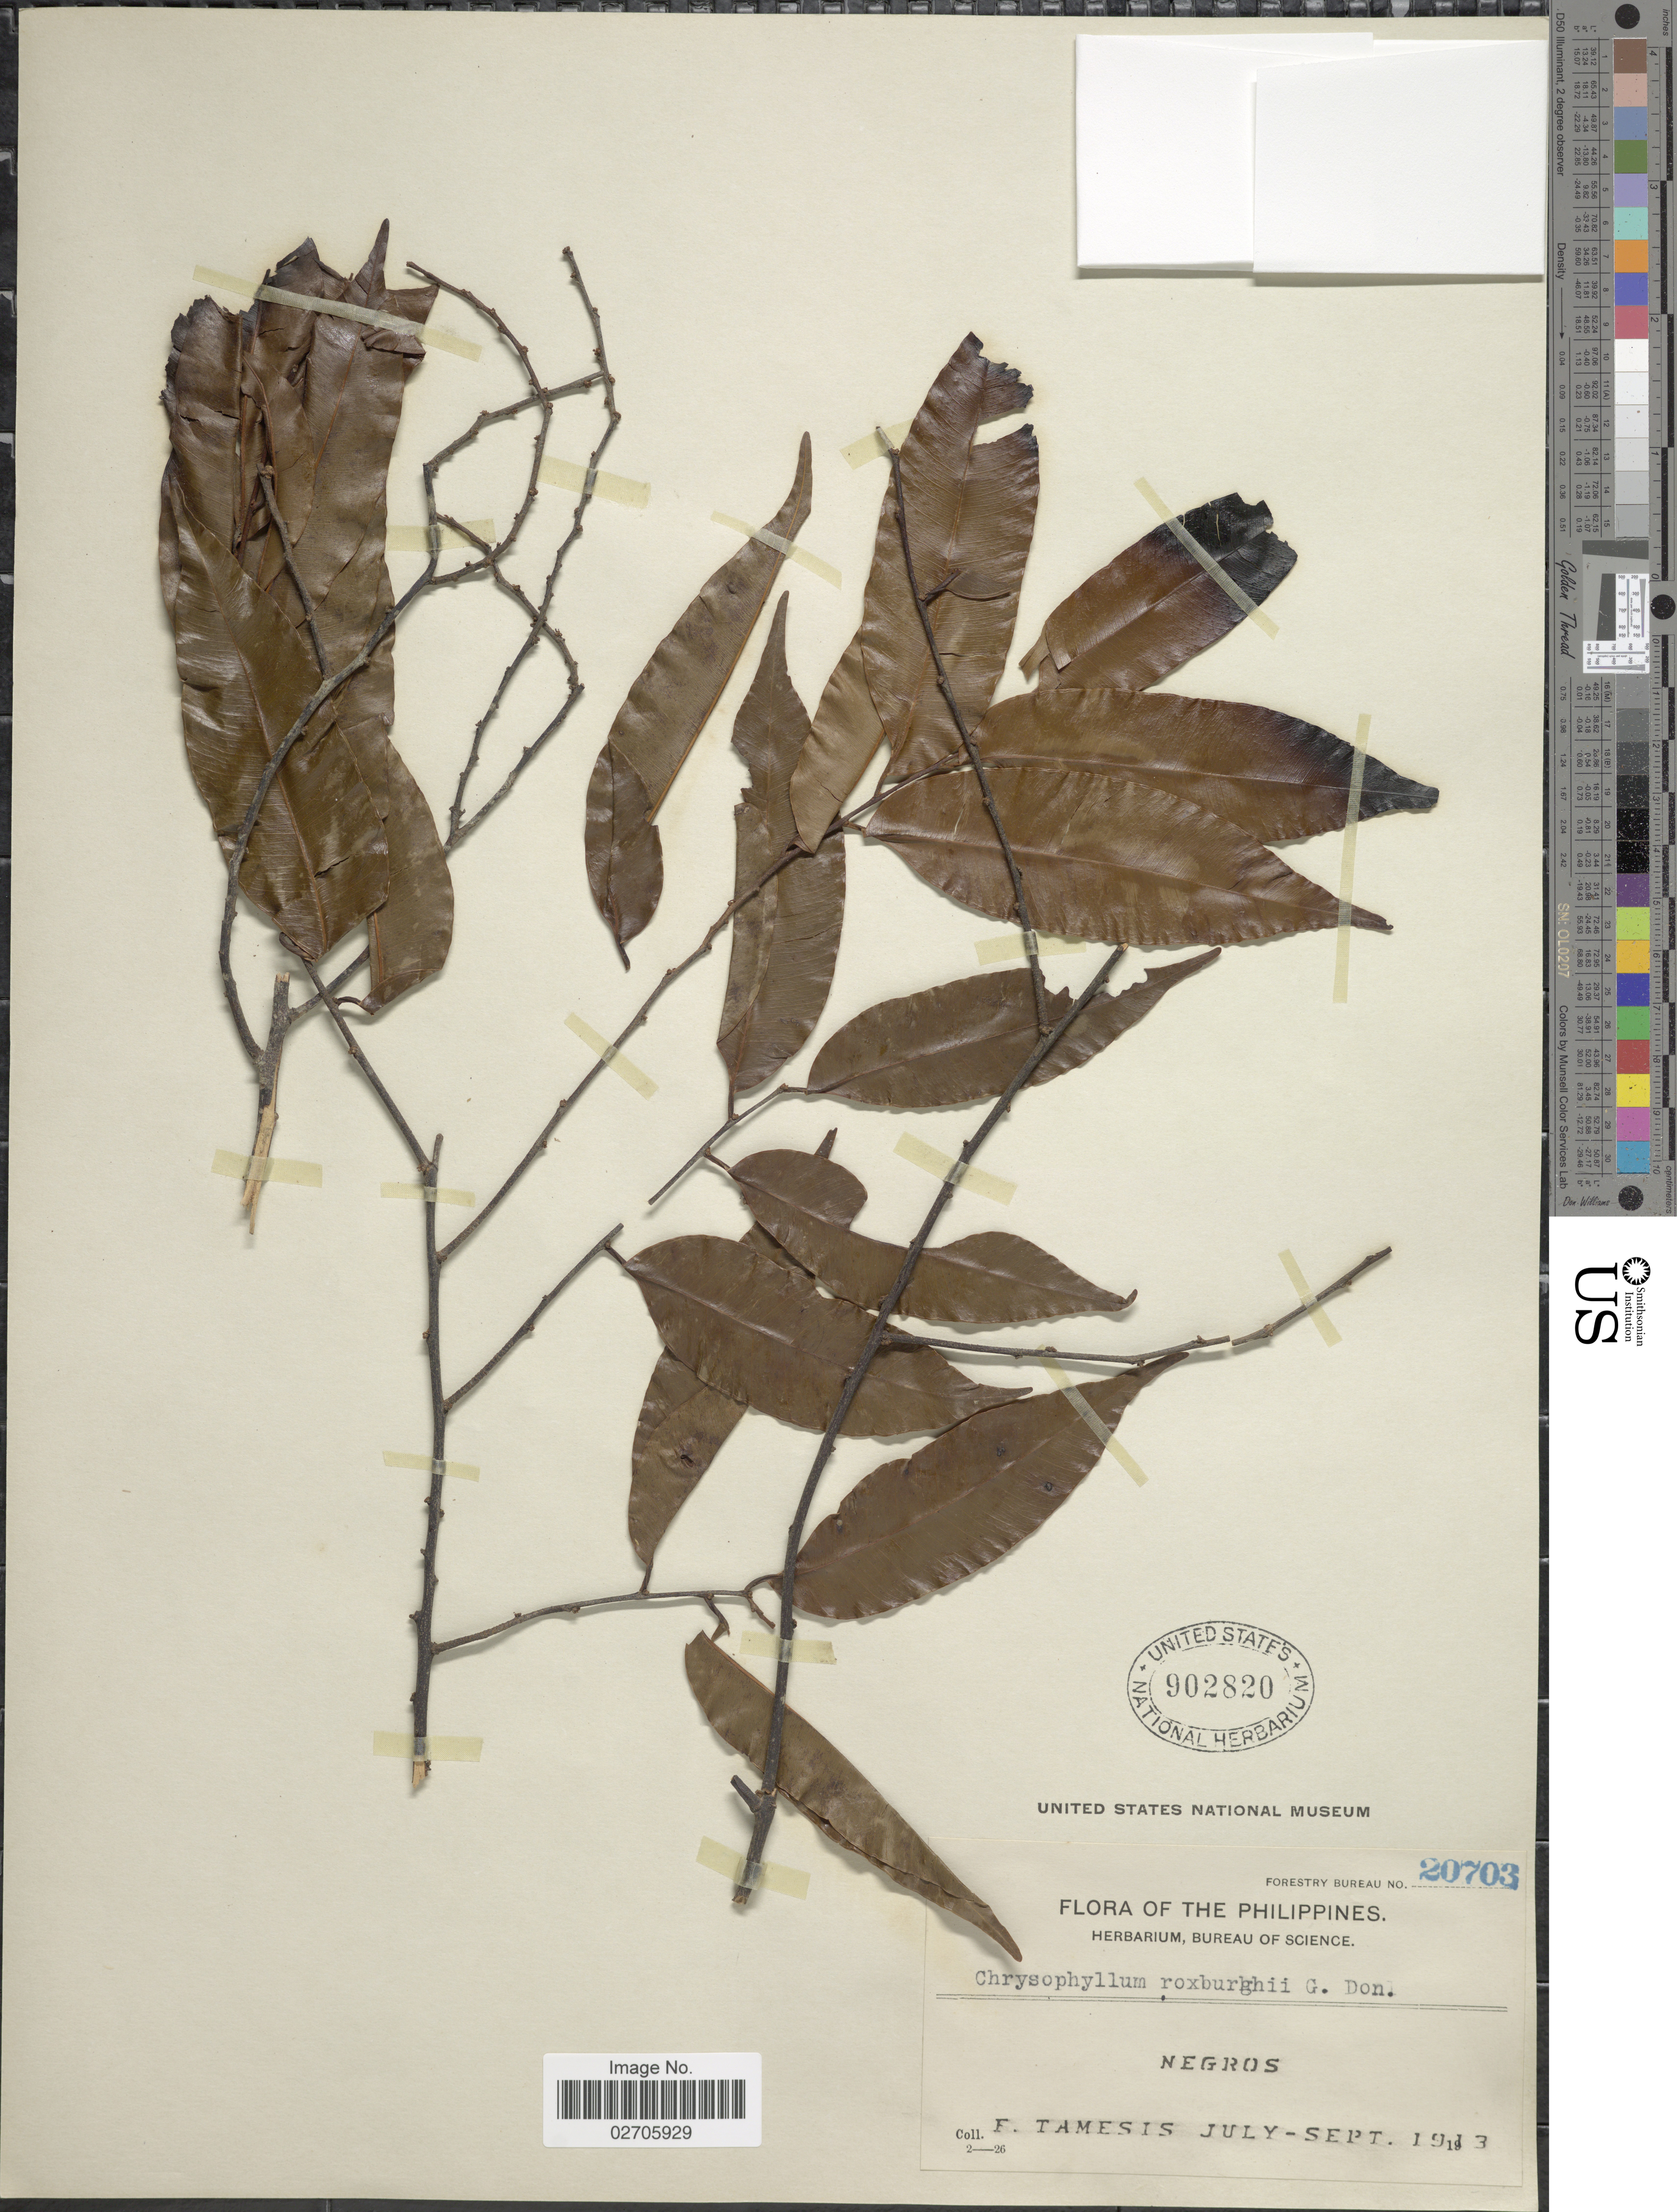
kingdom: Plantae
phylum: Tracheophyta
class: Magnoliopsida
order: Ericales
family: Sapotaceae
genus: Chrysophyllum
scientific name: Chrysophyllum roxburghii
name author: G. Don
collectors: F. Tamesis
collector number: Forestry Bureau 20703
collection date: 1913-07/1913-09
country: Philippines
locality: Negros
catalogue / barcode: US 902820